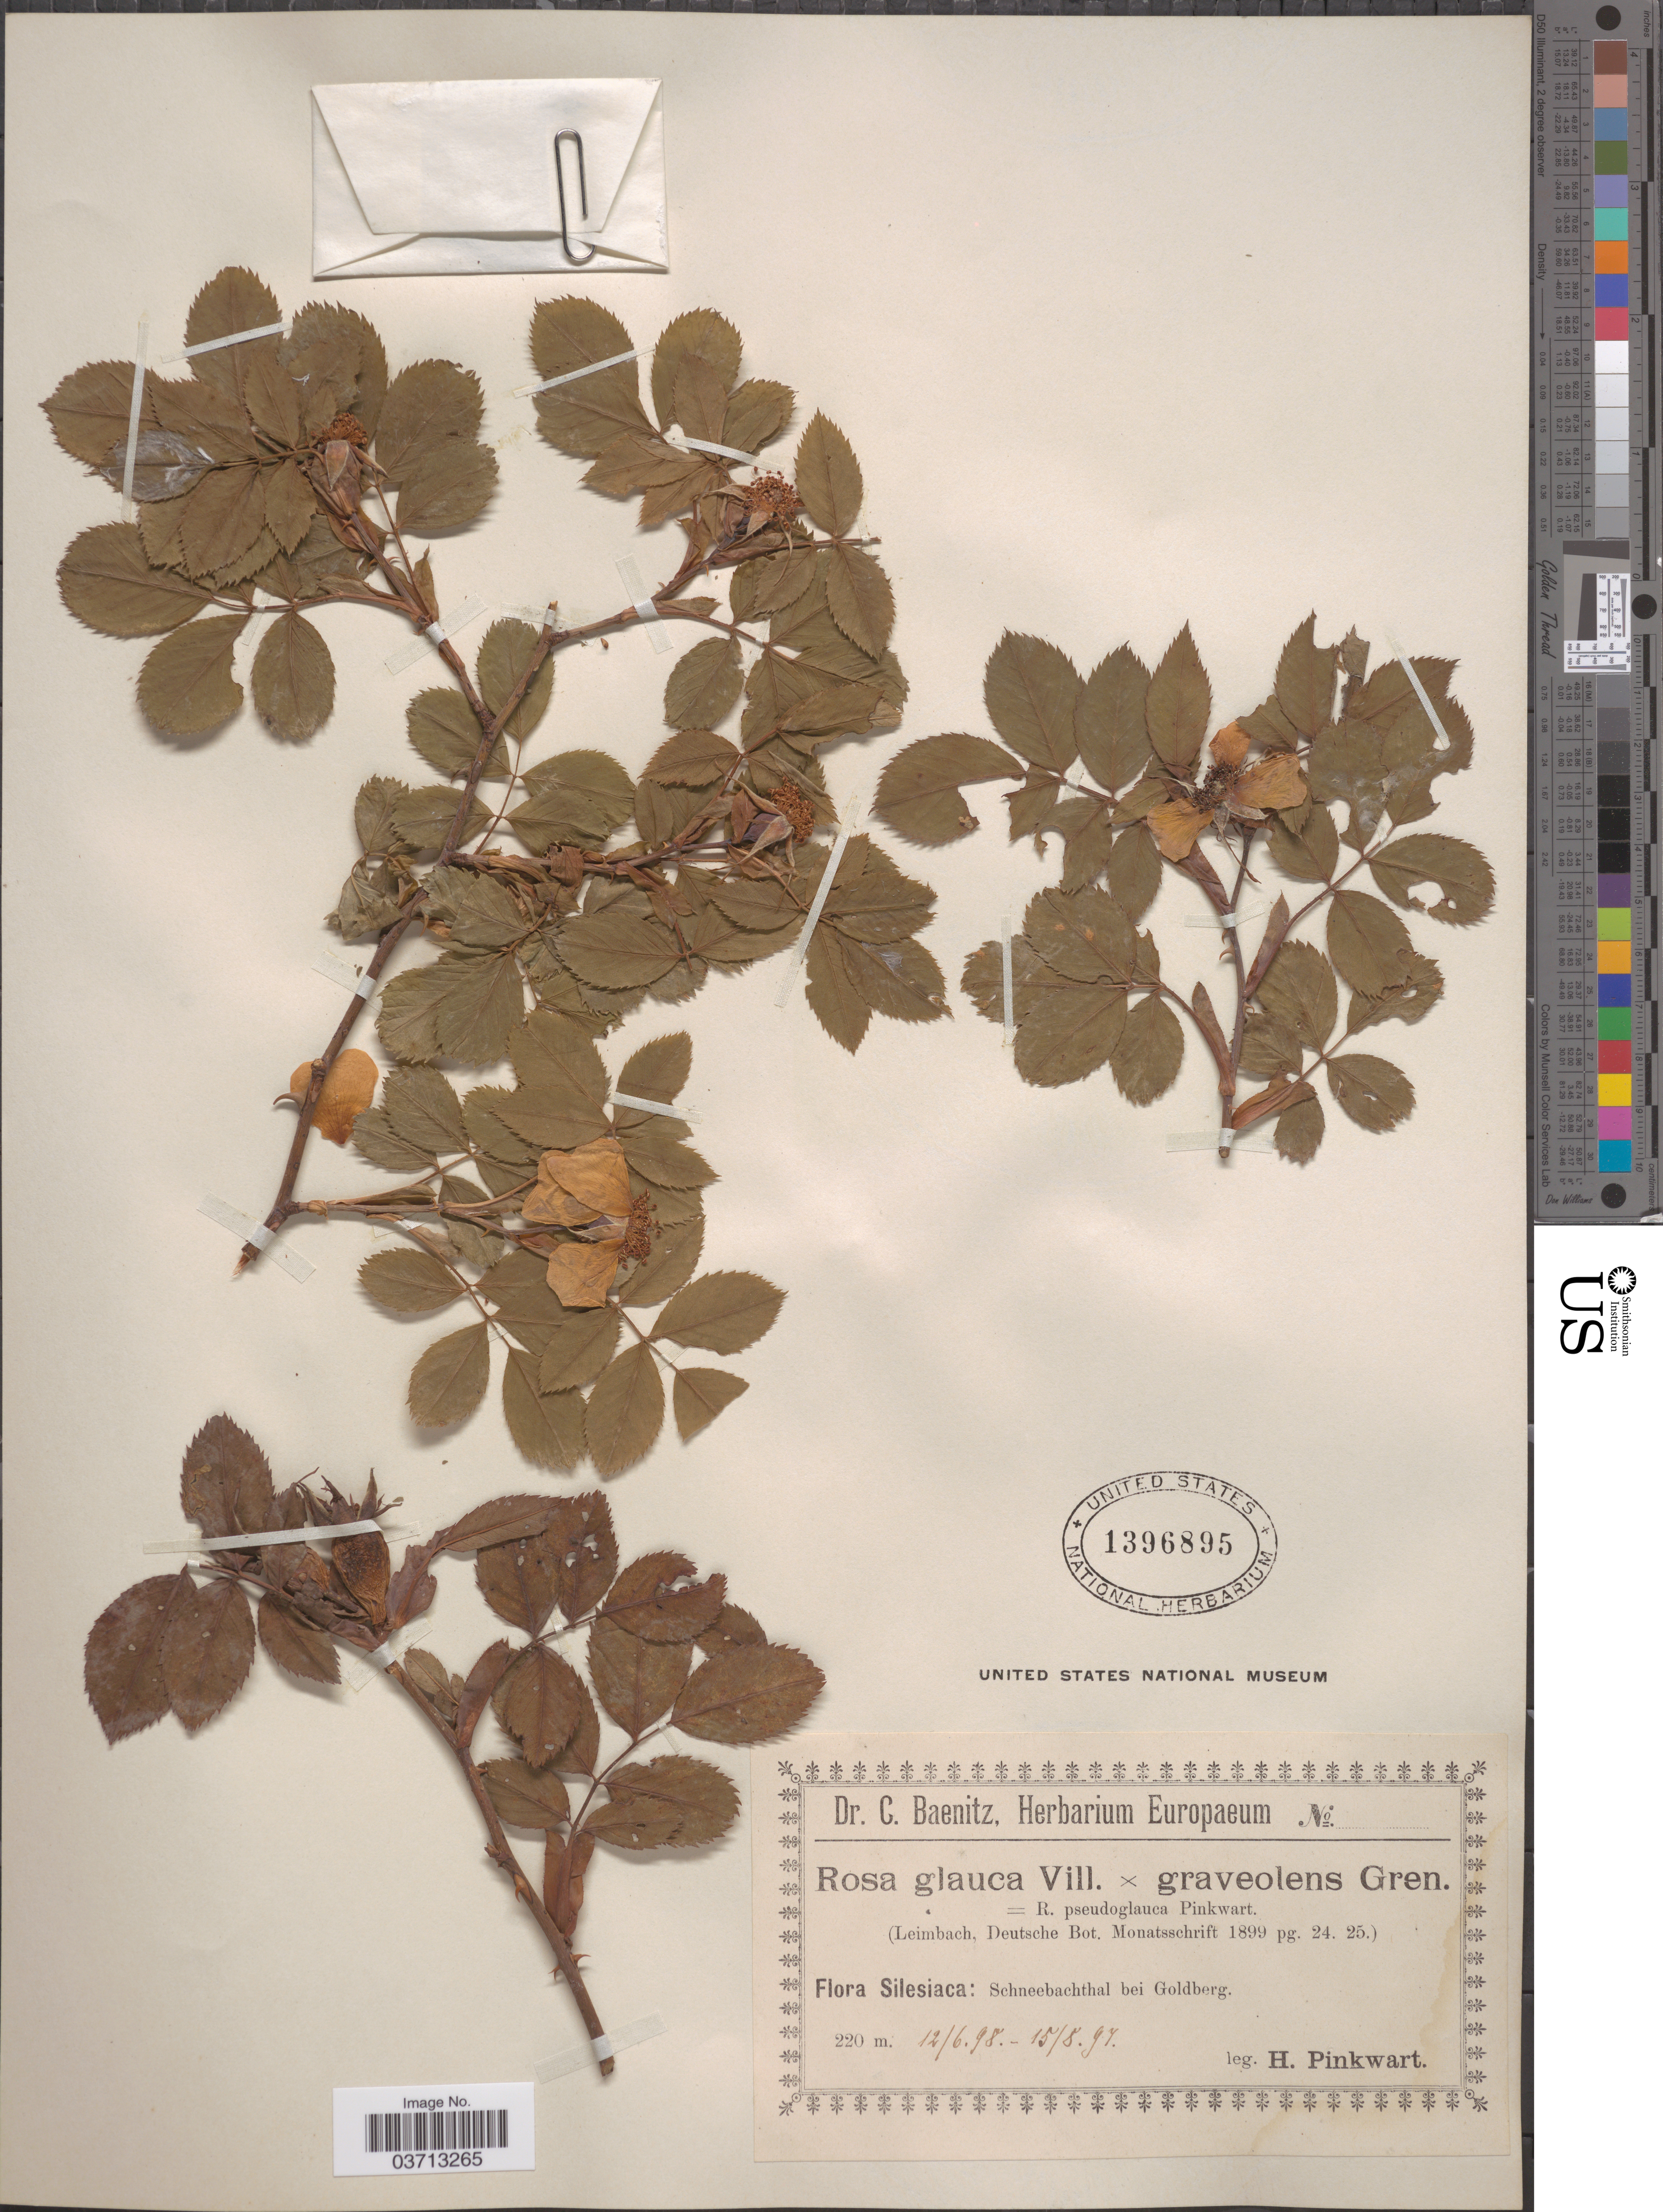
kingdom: Plantae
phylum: Tracheophyta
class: Magnoliopsida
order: Rosales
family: Rosaceae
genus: Rosa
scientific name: Rosa glauca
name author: Pourr.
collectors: H. Pinkwart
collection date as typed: Transcribed d/m/y: 15/8/97 to 12/6/98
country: Poland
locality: Silesiaca: Schneebachthal bei Goldberg.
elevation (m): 220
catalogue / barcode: US 1396895